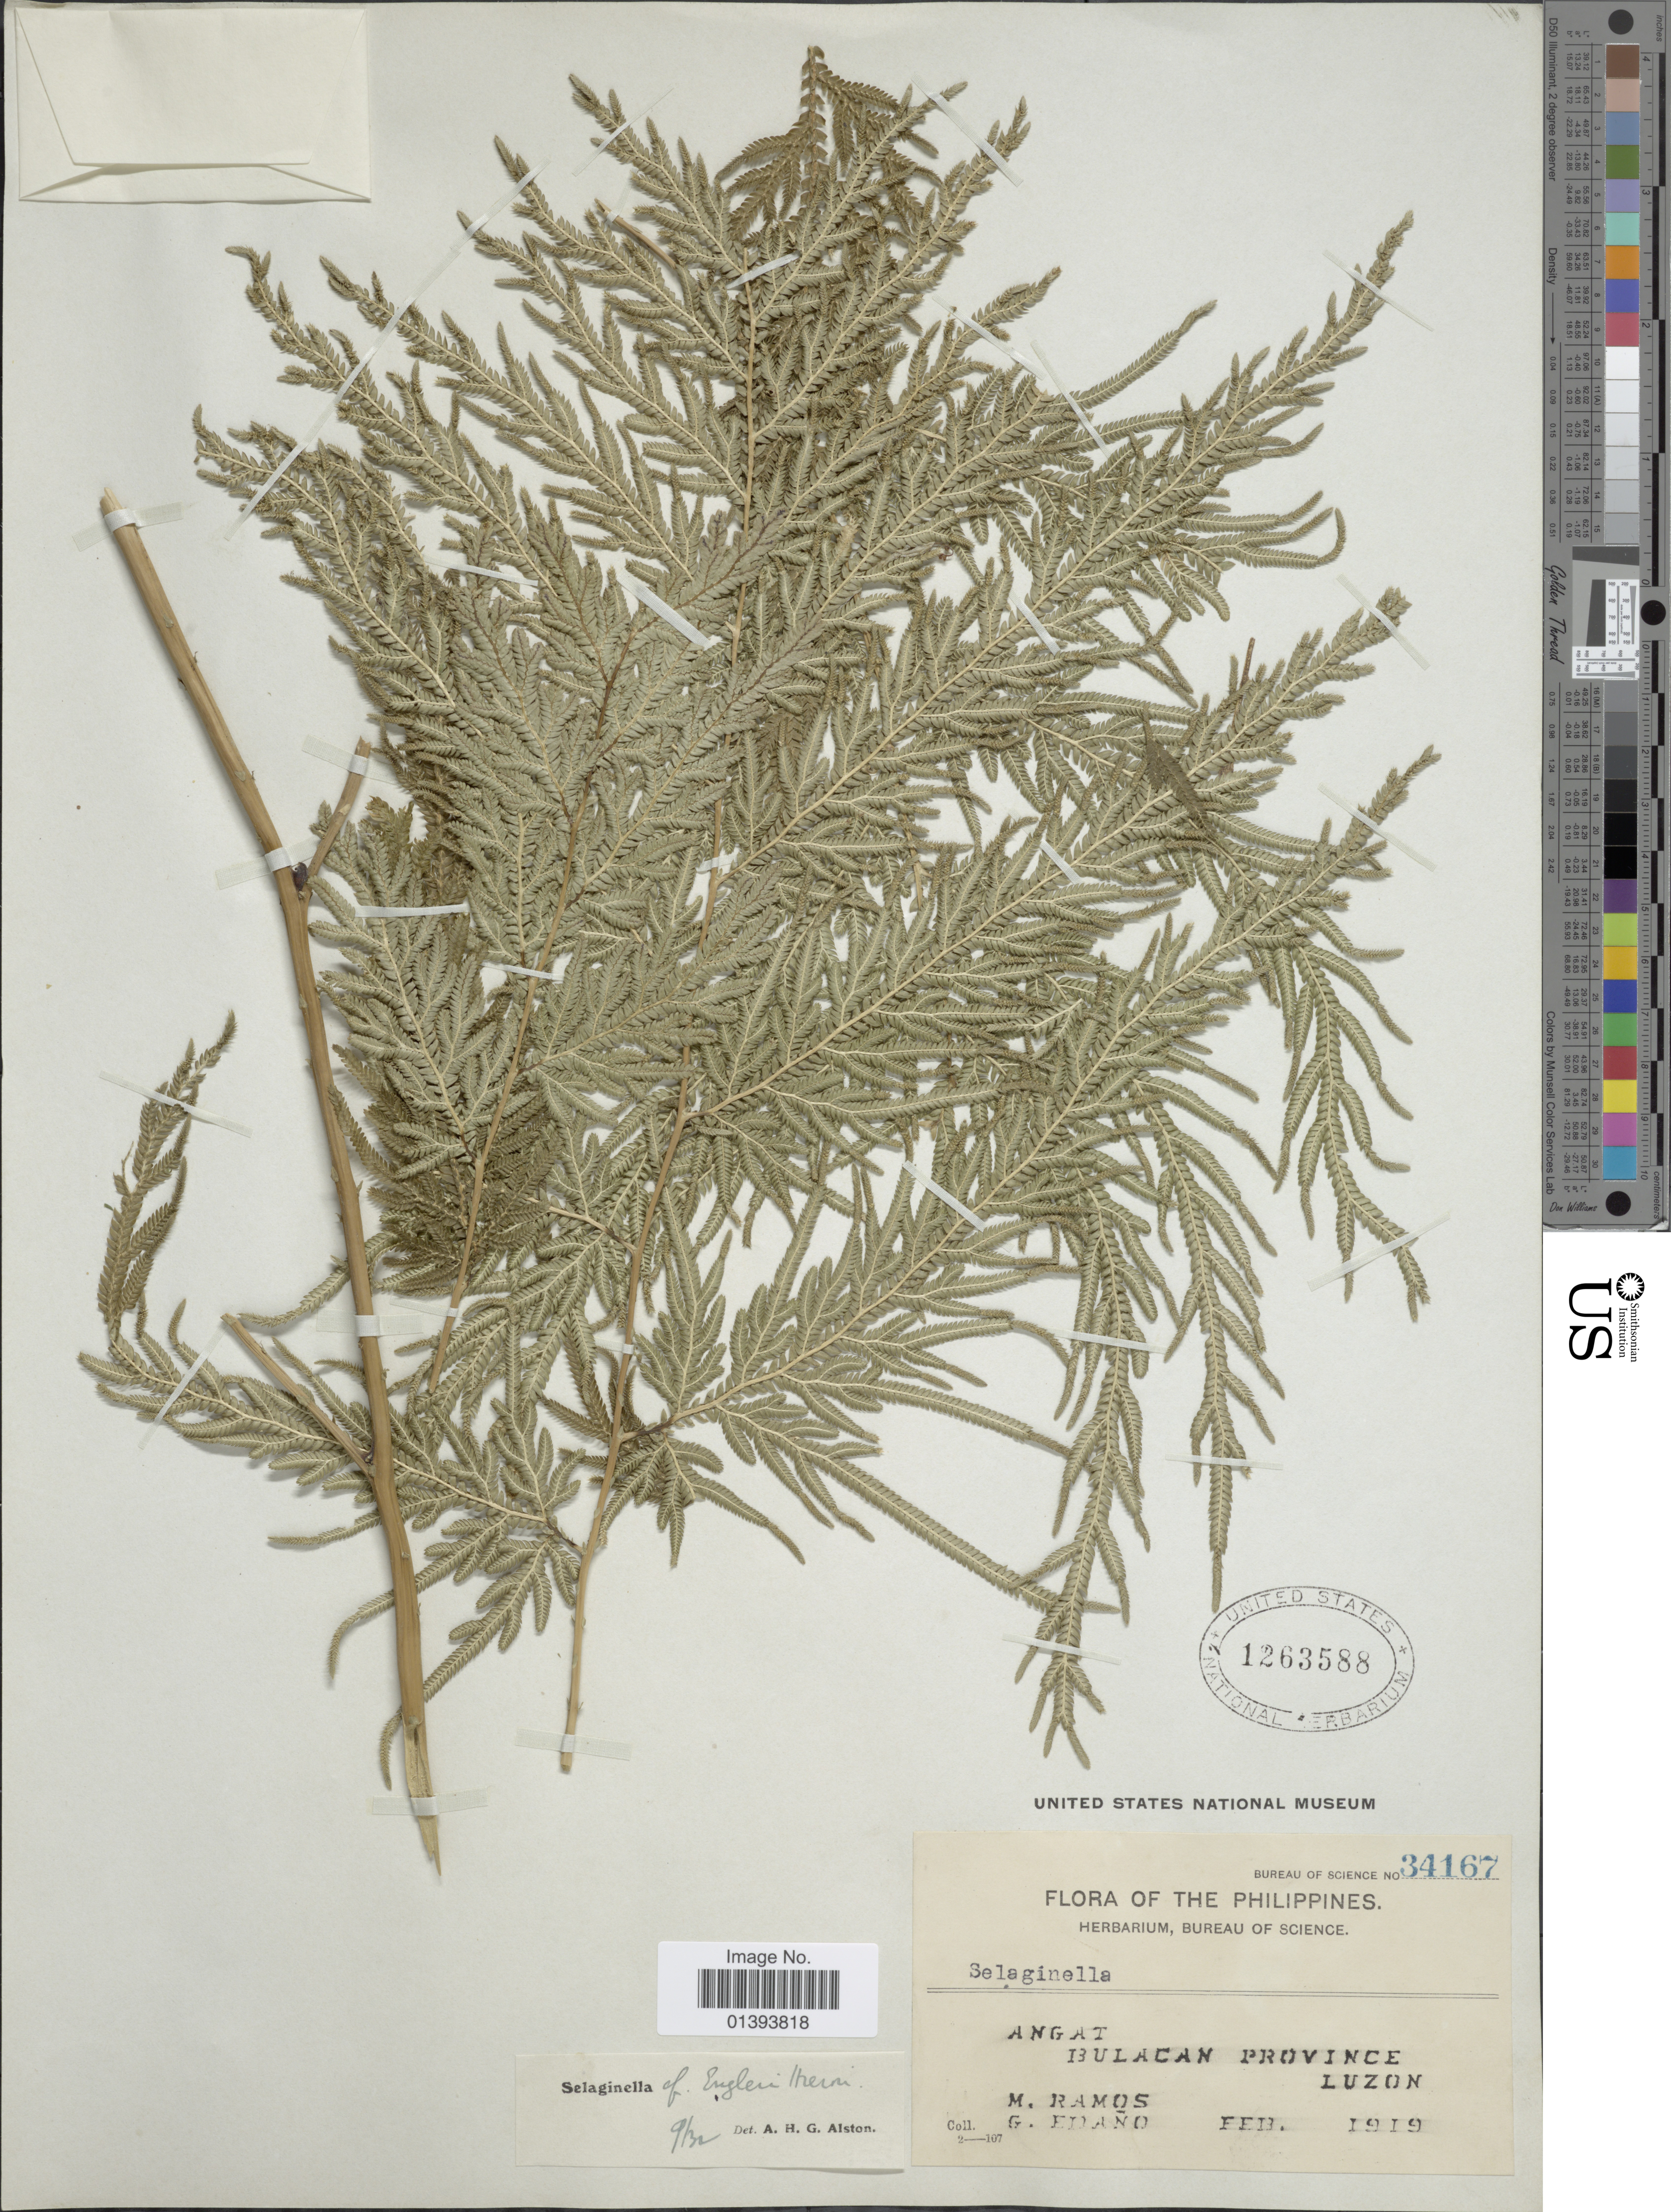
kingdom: Plantae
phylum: Tracheophyta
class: Lycopodiopsida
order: Selaginellales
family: Selaginellaceae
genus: Selaginella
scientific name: Selaginella engleri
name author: Hieron.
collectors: M. Ramos & G. Edaño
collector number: Bureau of Science 34167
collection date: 1919-02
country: Philippines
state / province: Central Luzon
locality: Angat, Bulacan province, Luzon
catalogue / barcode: US 1263588